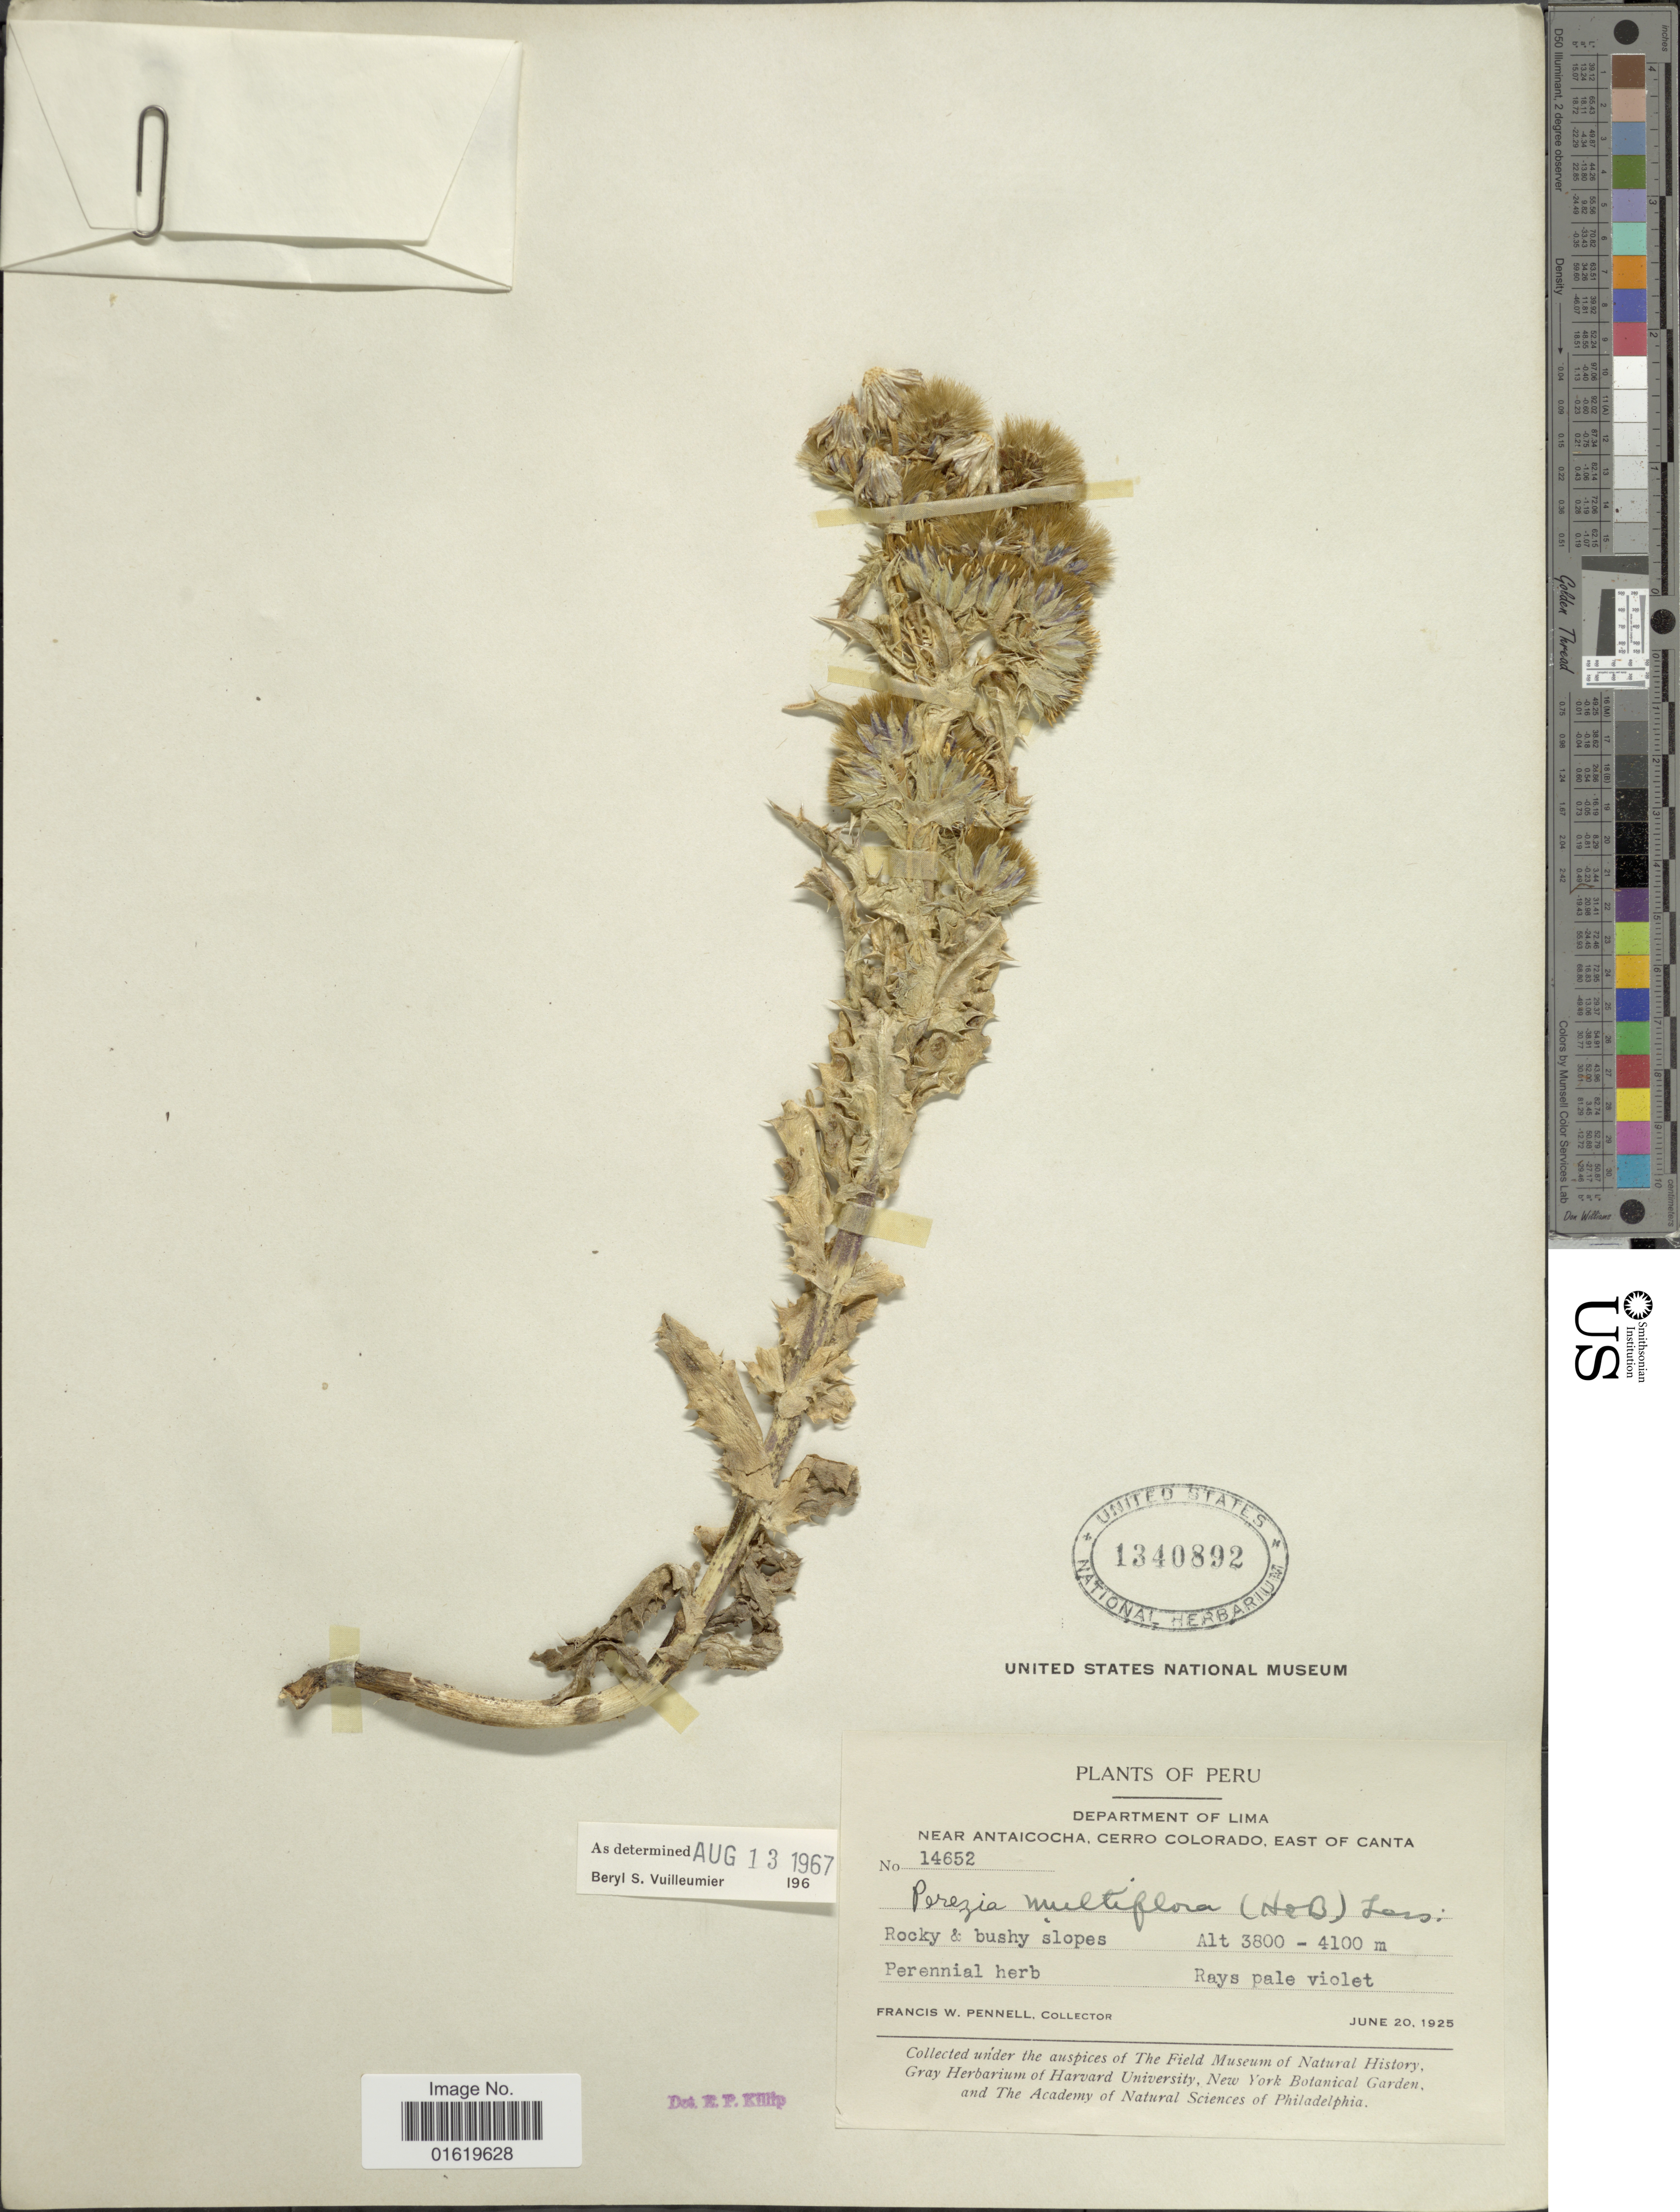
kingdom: Plantae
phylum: Tracheophyta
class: Magnoliopsida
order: Asterales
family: Asteraceae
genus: Perezia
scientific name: Perezia multiflora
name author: Less.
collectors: F. W. Pennell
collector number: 14652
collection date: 1925-06-20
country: Peru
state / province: Lima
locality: Department of Lima. Near Antaicocha, Cerro Colorado, East of Canta.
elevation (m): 3800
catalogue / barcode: US 1340892